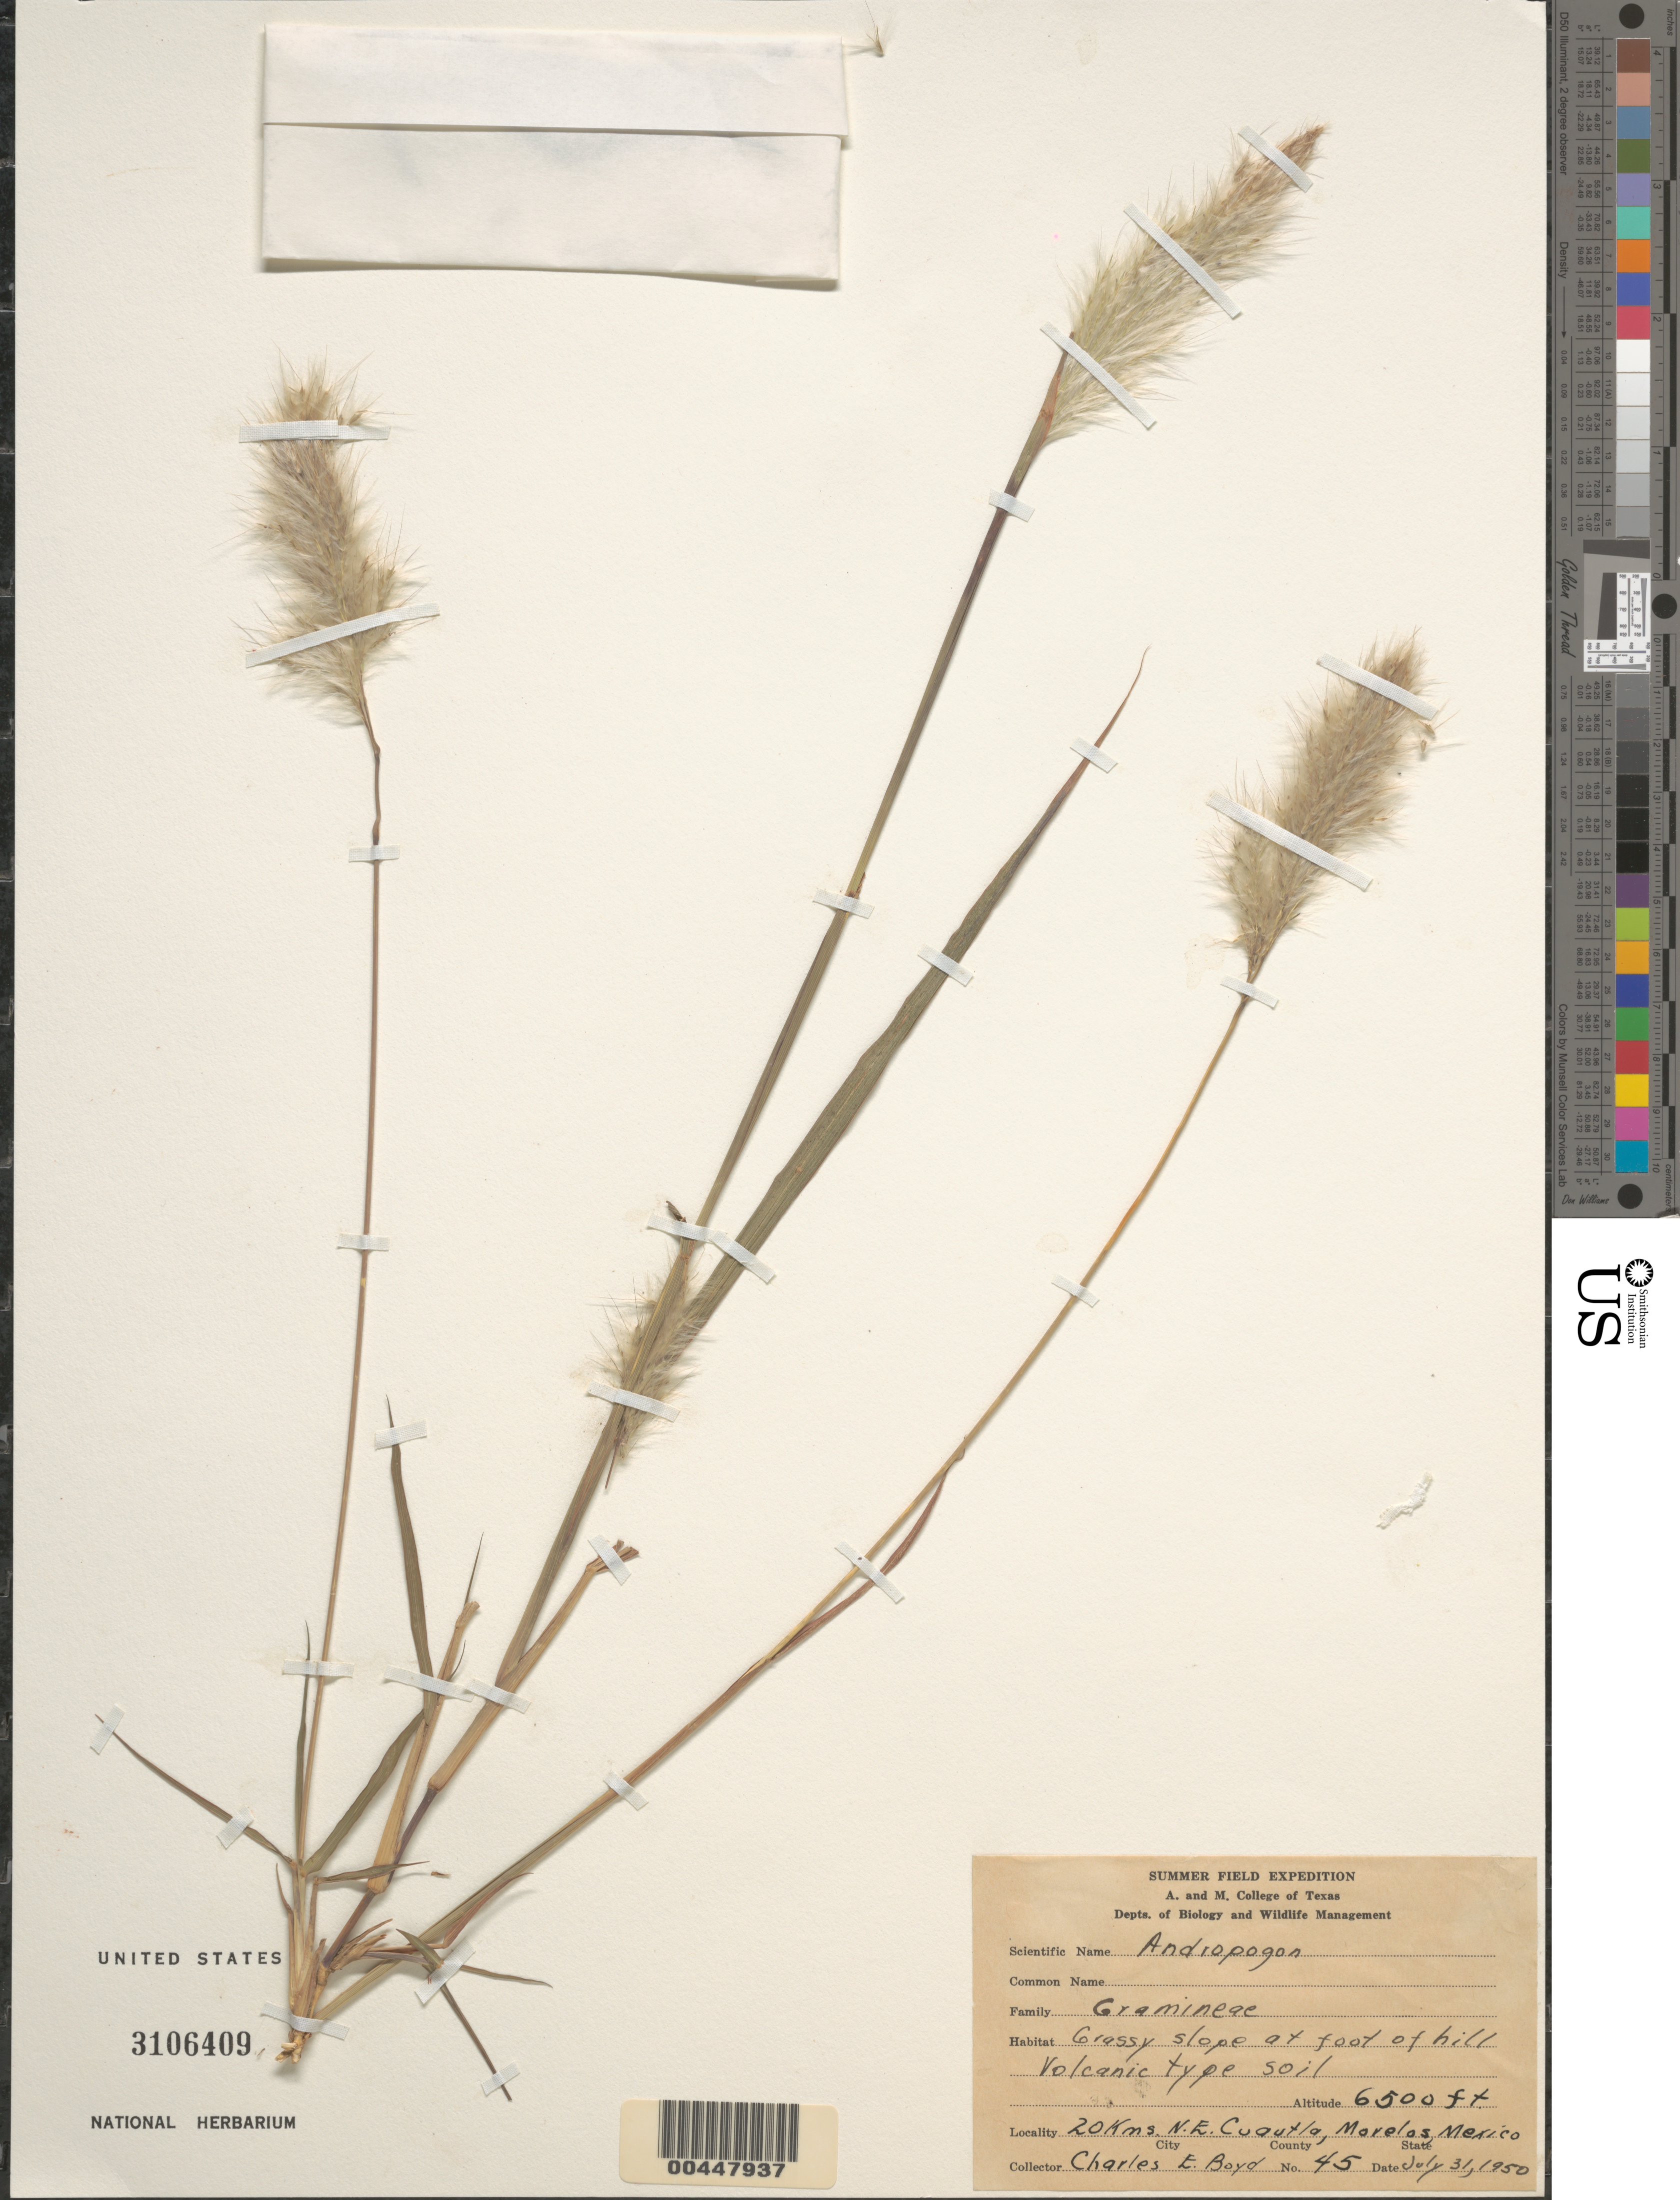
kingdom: Plantae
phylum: Tracheophyta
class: Liliopsida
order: Poales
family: Poaceae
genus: Andropogon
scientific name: Andropogon sp.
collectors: C. Boyd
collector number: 45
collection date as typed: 31 Jul 1950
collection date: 1950-07-31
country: Mexico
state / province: Morelos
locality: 20 km NE Cuautla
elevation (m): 1981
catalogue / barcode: US 3106409